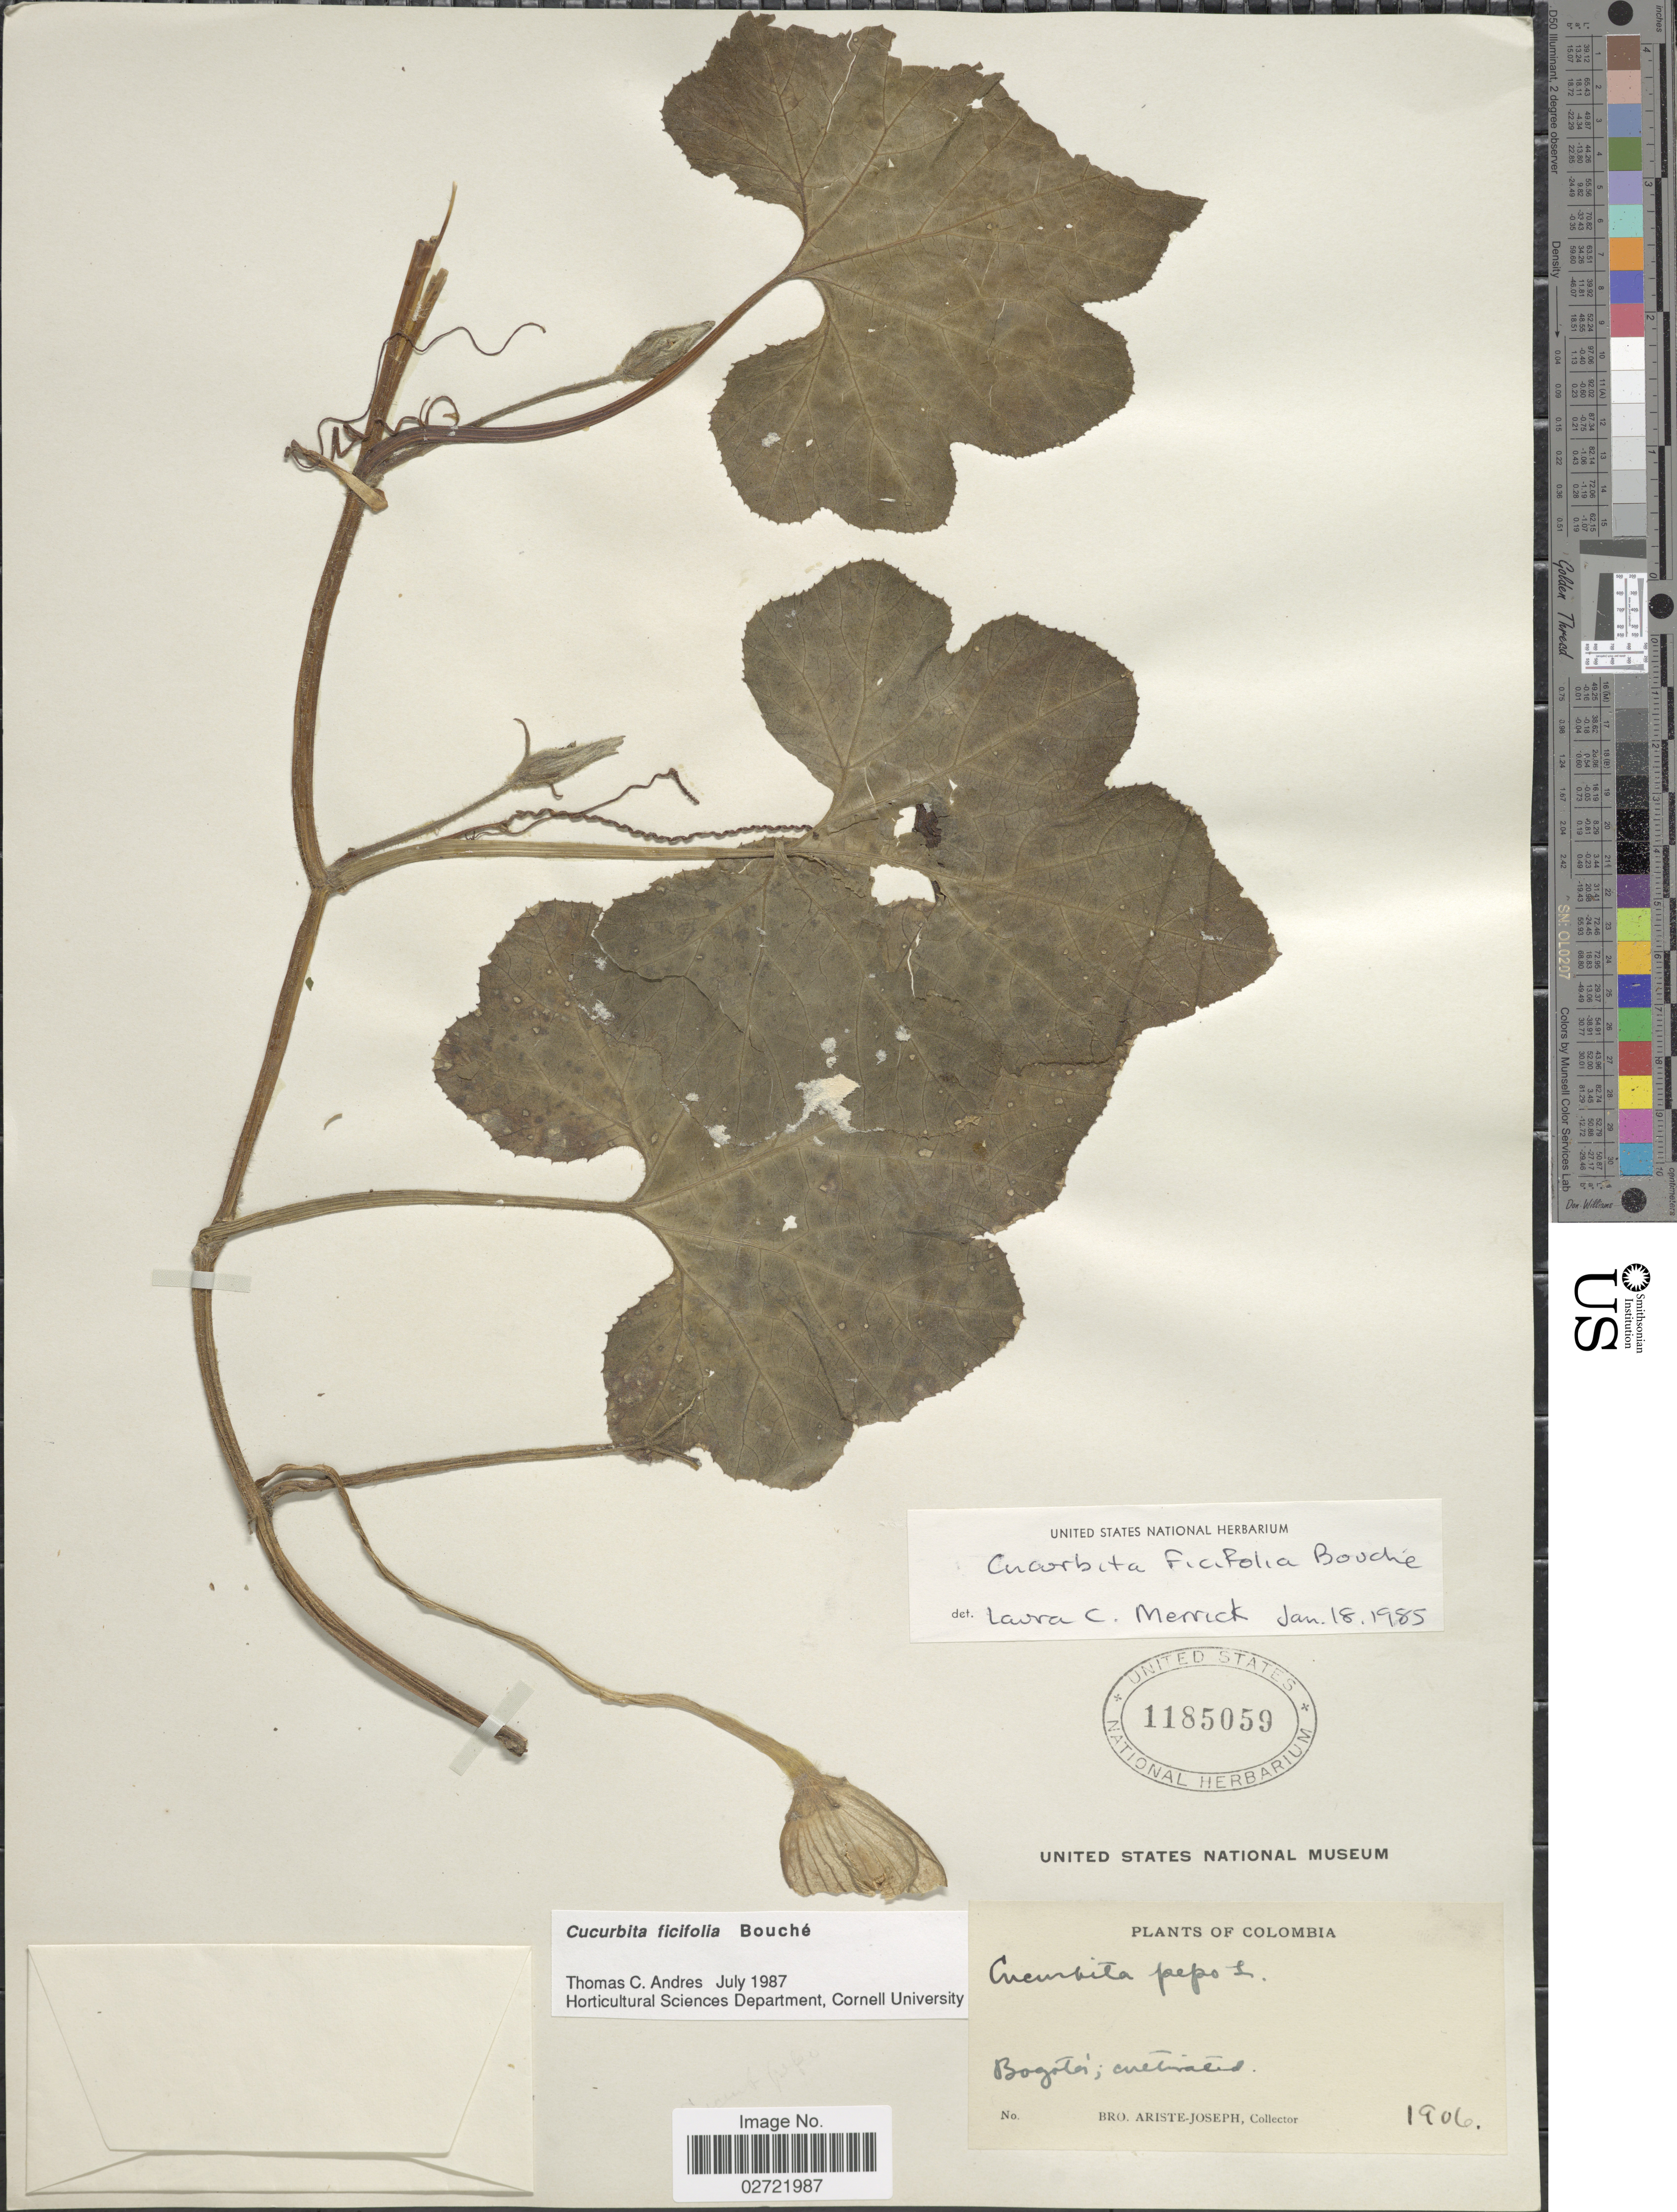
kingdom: Plantae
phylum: Tracheophyta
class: Magnoliopsida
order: Cucurbitales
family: Cucurbitaceae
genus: Cucurbita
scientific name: Cucurbita ficifolia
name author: C.D. Bouché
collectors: Bro. Ariste-Joseph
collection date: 1906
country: Colombia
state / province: Bogota D.C.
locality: Bogotá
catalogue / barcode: US 1185059